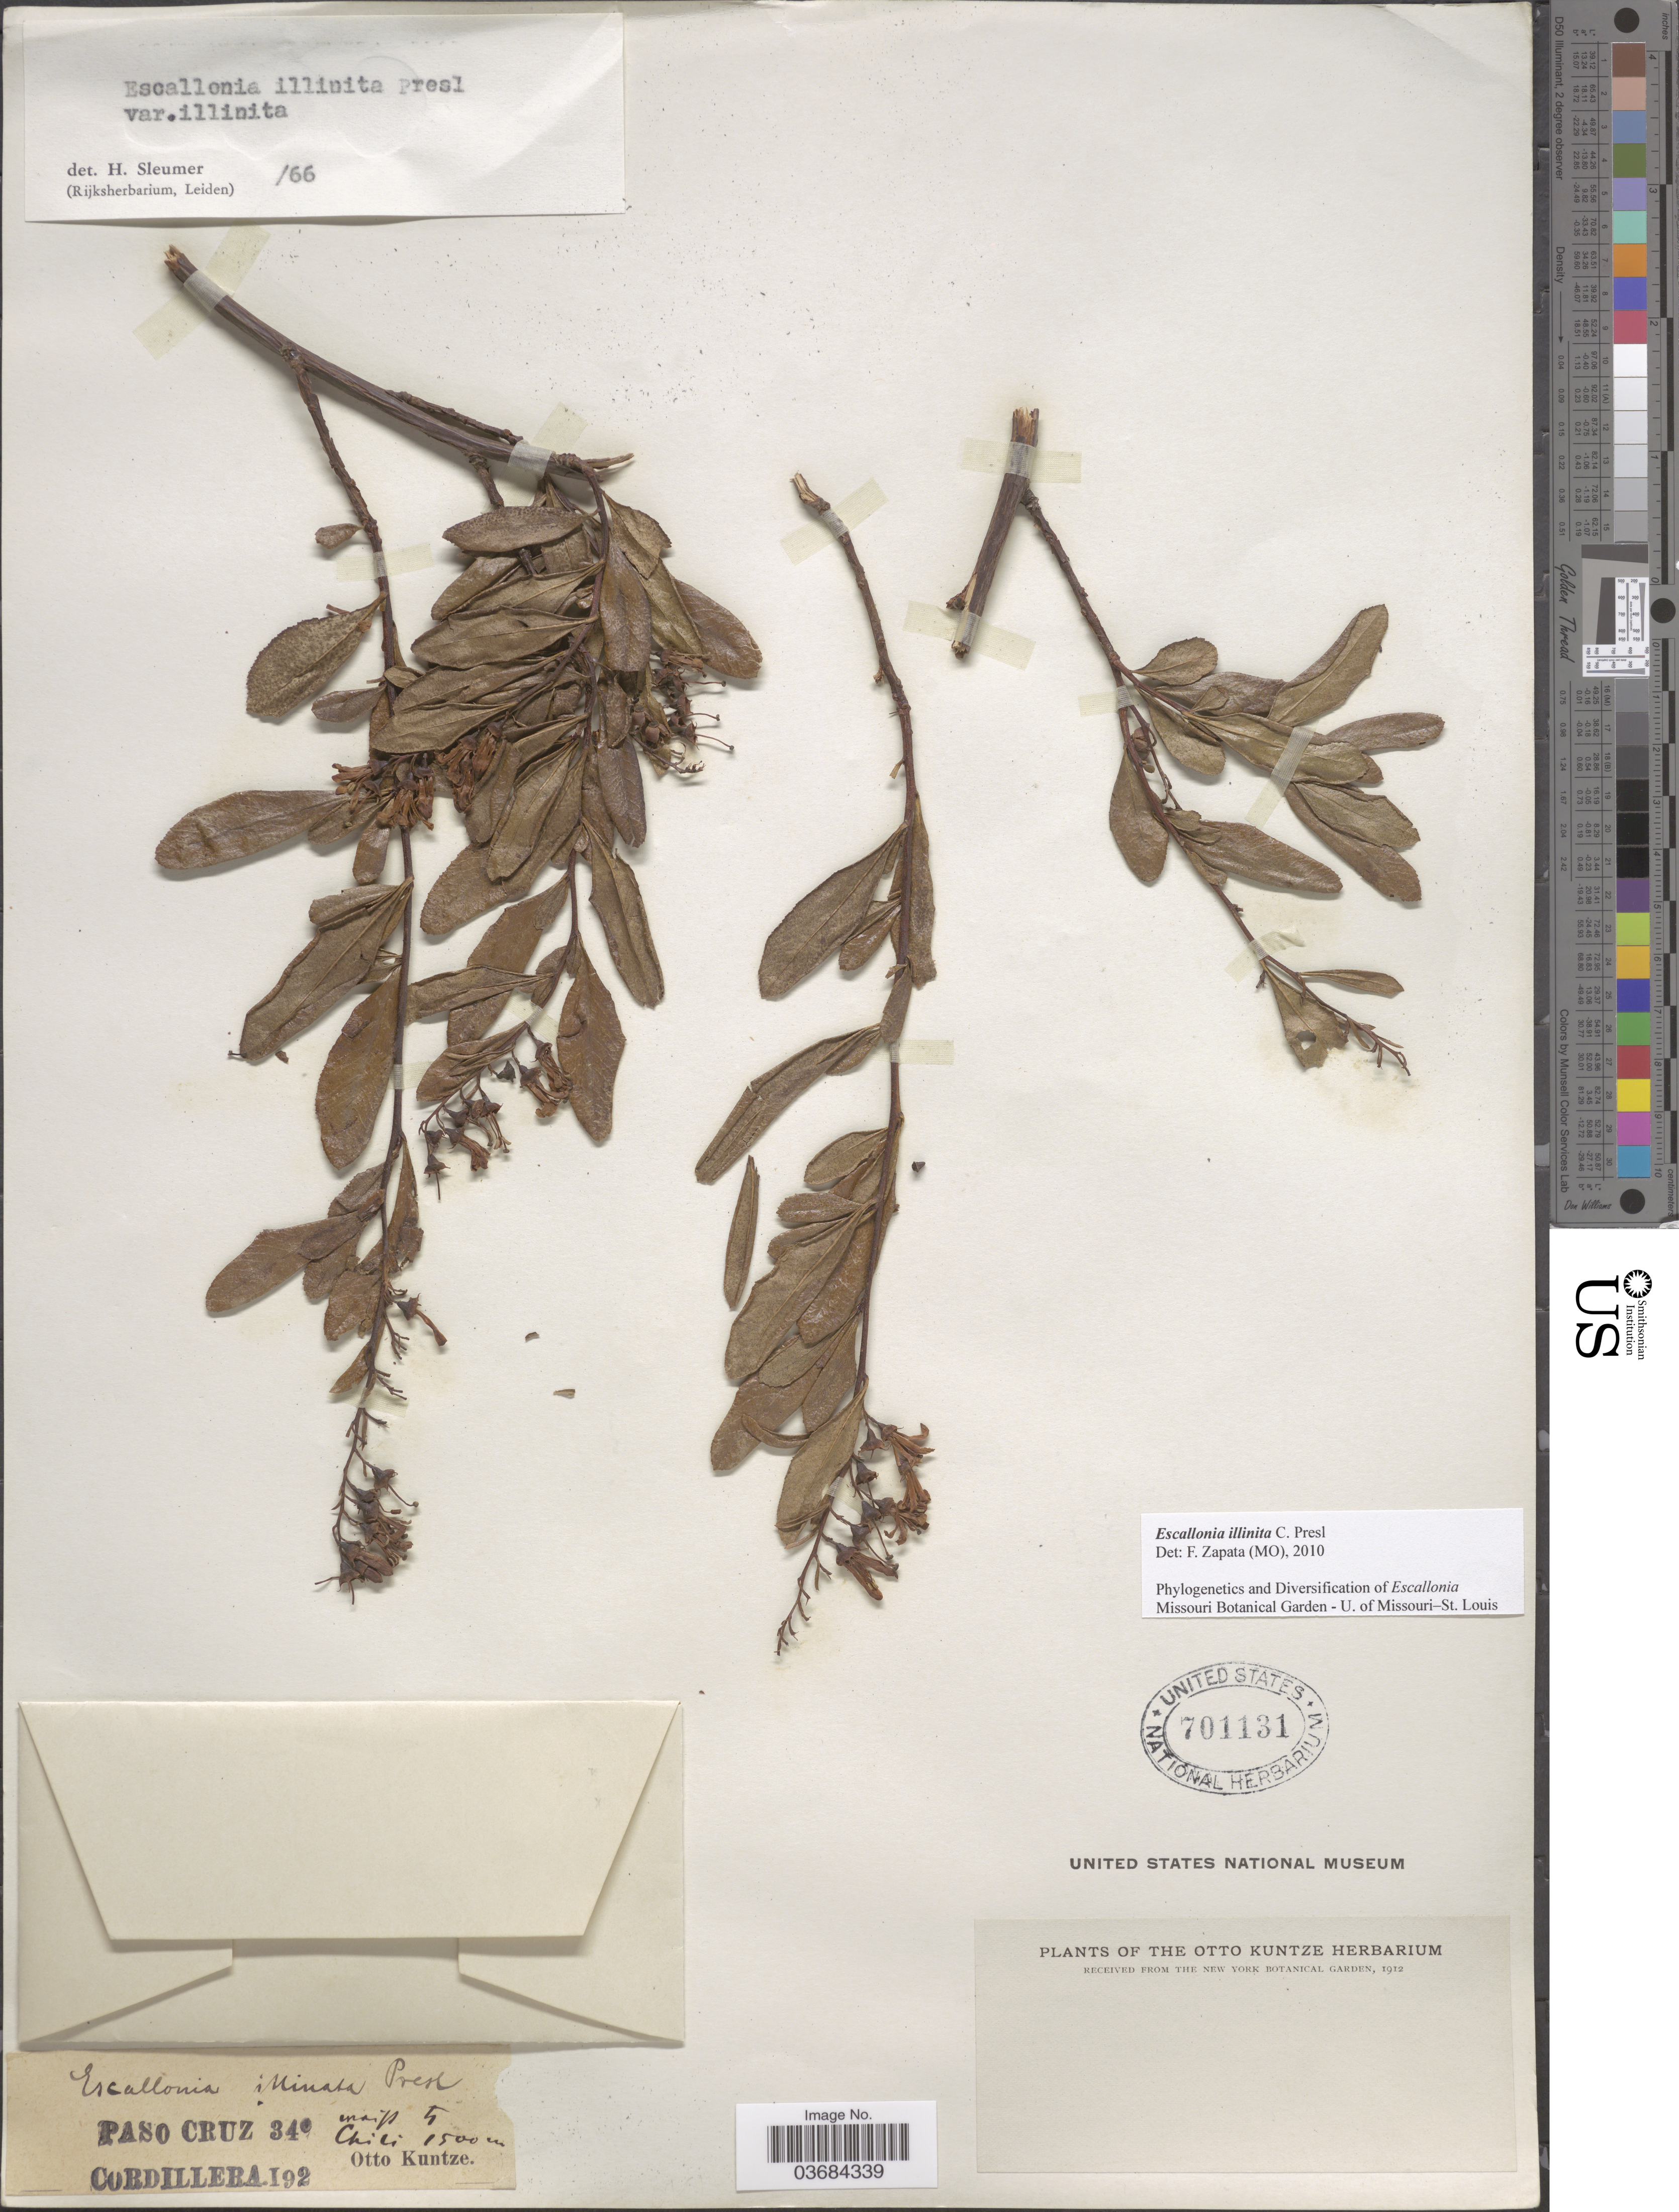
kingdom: Plantae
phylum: Tracheophyta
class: Magnoliopsida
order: Escalloniales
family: Escalloniaceae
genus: Escallonia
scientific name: Escallonia illinita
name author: C. Presl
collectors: C.E.O. Kuntze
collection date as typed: Transcribed d/m/y: /5/5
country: Chile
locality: Paso Cruz 34°. Cordillera 192 [unsure placement].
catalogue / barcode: US 701131